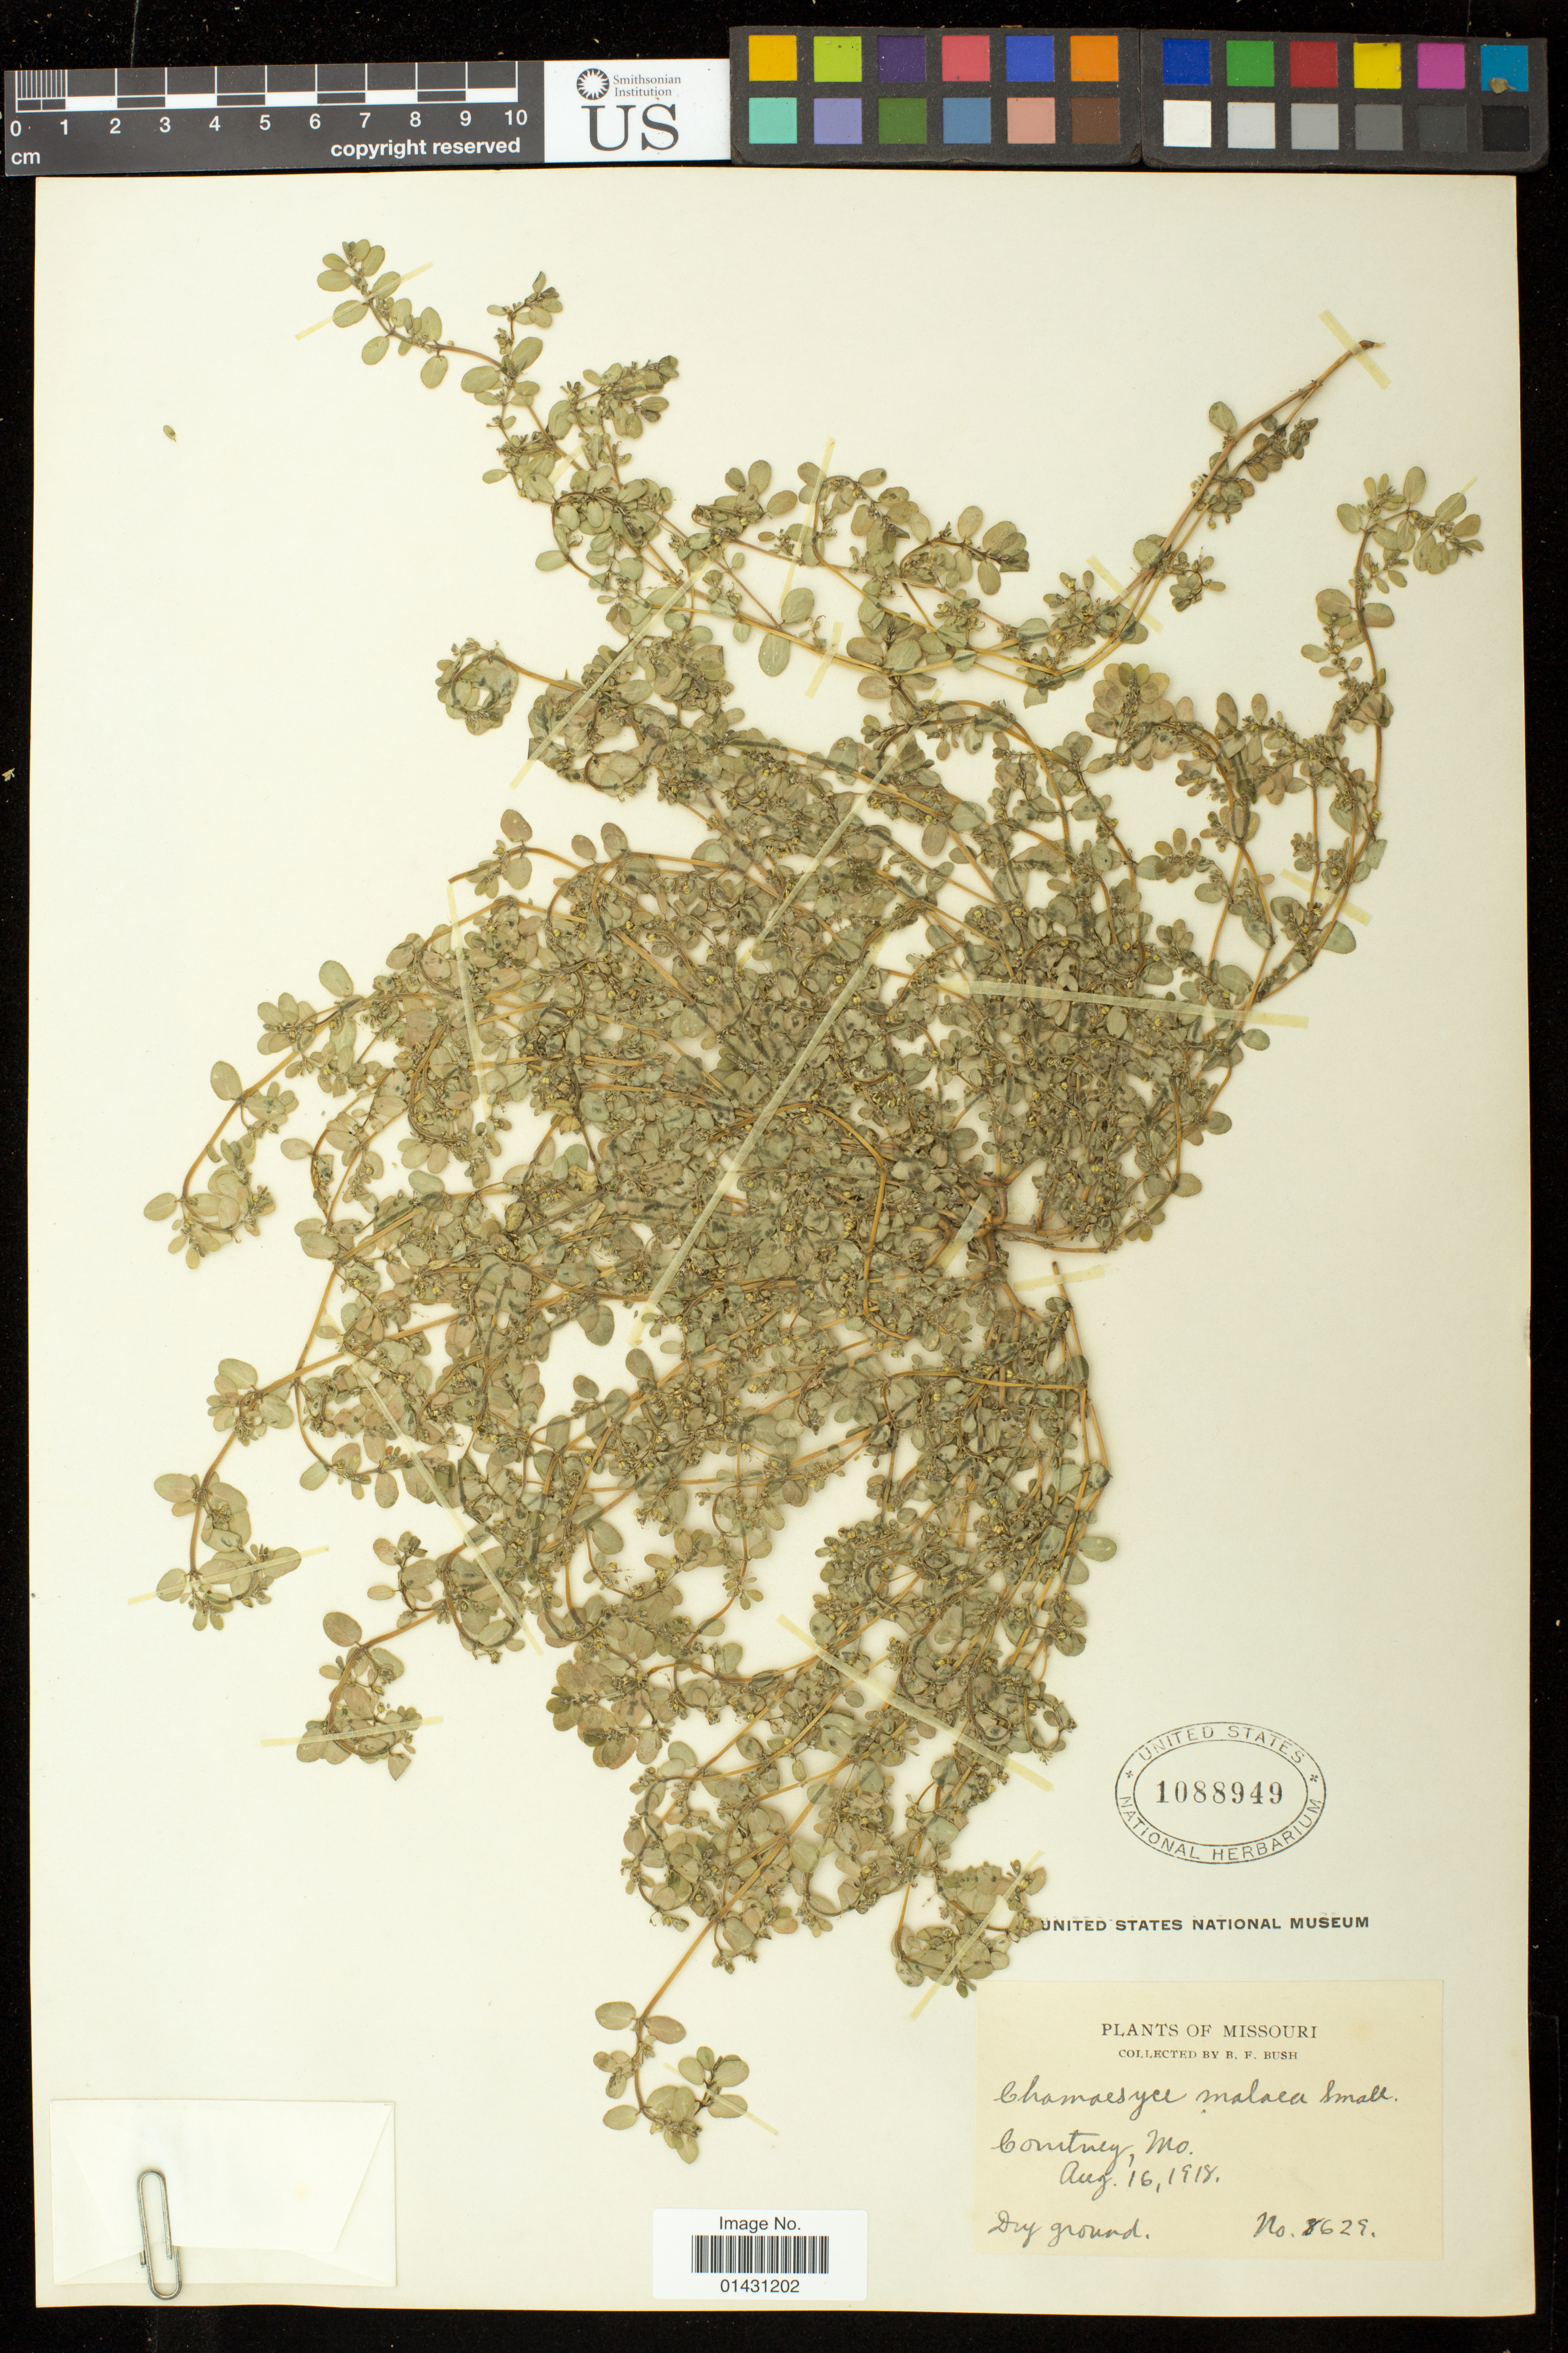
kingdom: Plantae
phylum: Tracheophyta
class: Magnoliopsida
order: Malpighiales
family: Euphorbiaceae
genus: Euphorbia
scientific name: Euphorbia prostrata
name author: Aiton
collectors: B. F. Bush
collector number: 8629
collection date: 1918-08-16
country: United States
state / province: Missouri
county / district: Jackson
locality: Courtney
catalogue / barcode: US 1088949